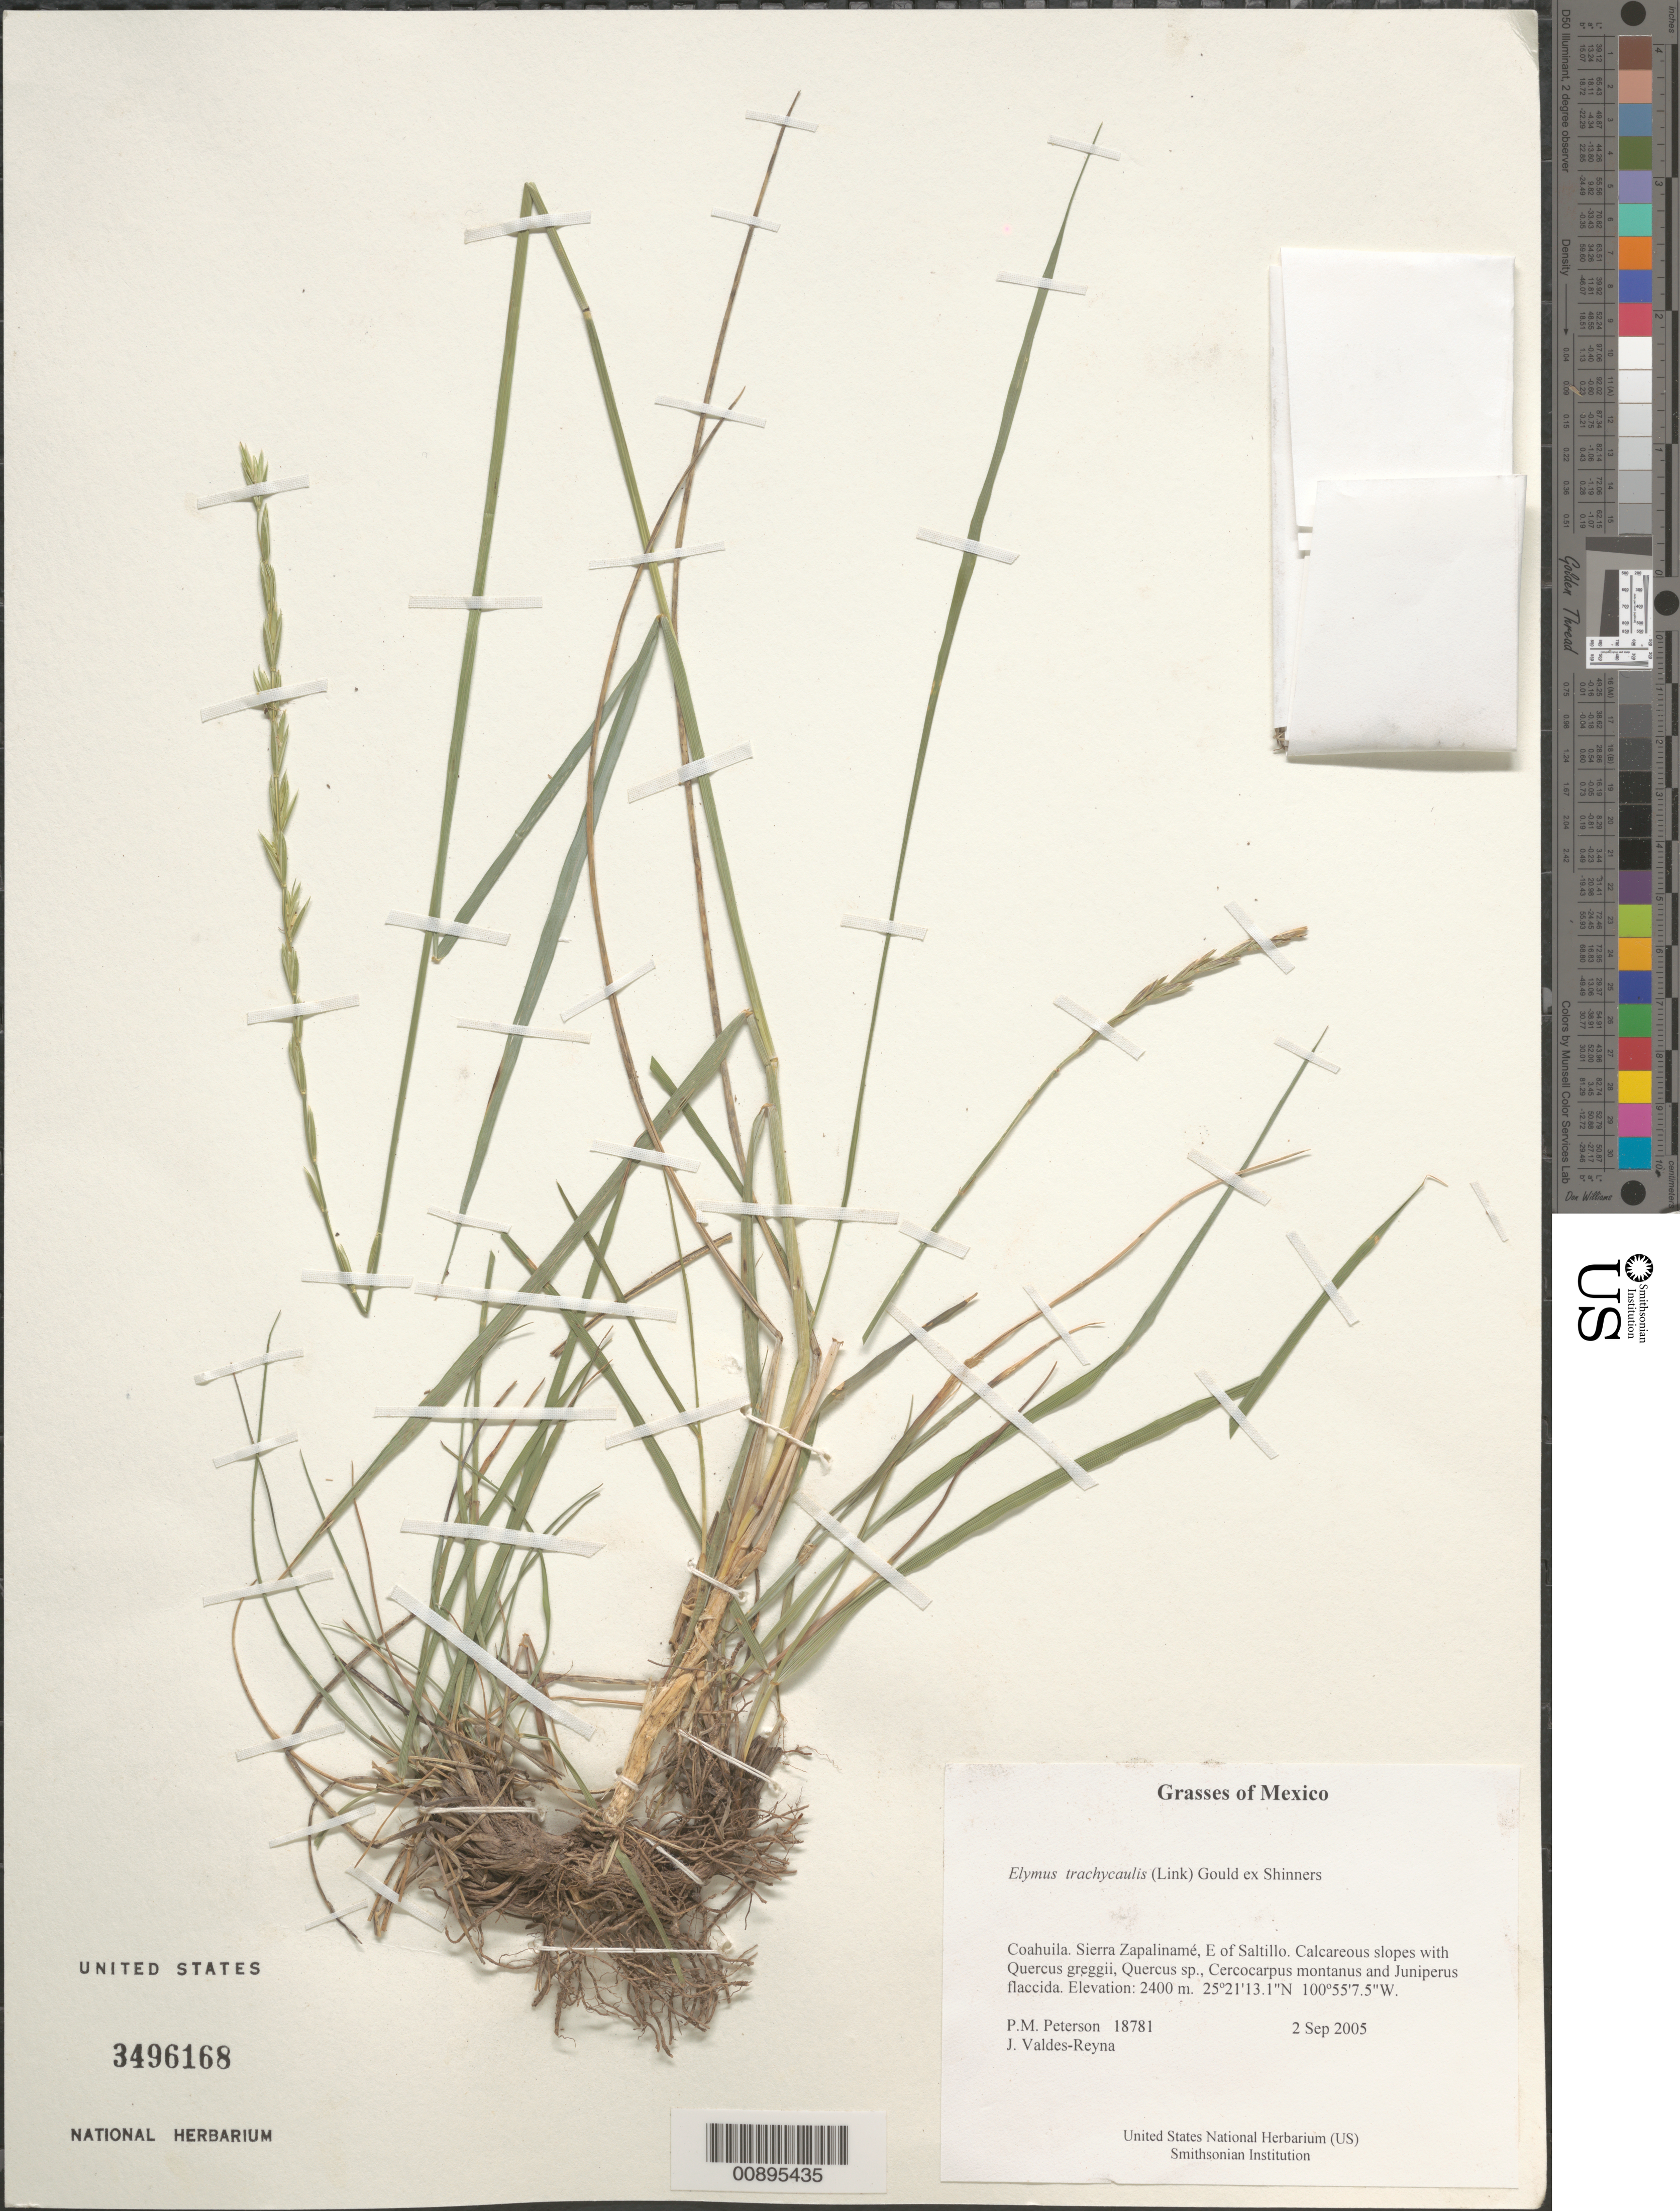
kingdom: Plantae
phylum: Tracheophyta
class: Liliopsida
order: Poales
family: Poaceae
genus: Elymus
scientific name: Elymus trachycaulus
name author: (Link) Gould ex Shinners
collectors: P. M. Peterson & J. Valdés-Reyna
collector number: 18781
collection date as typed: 02 Sep 2005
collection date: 2005-09-02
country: Mexico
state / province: Coahuila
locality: Sierra Zapalinamé, E of Saltillo. Calcareous slopes with Quercus greggii, Quercus sp., Cercocarpus montanus and Juniperus flaccida.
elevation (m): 2400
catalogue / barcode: US 3496168